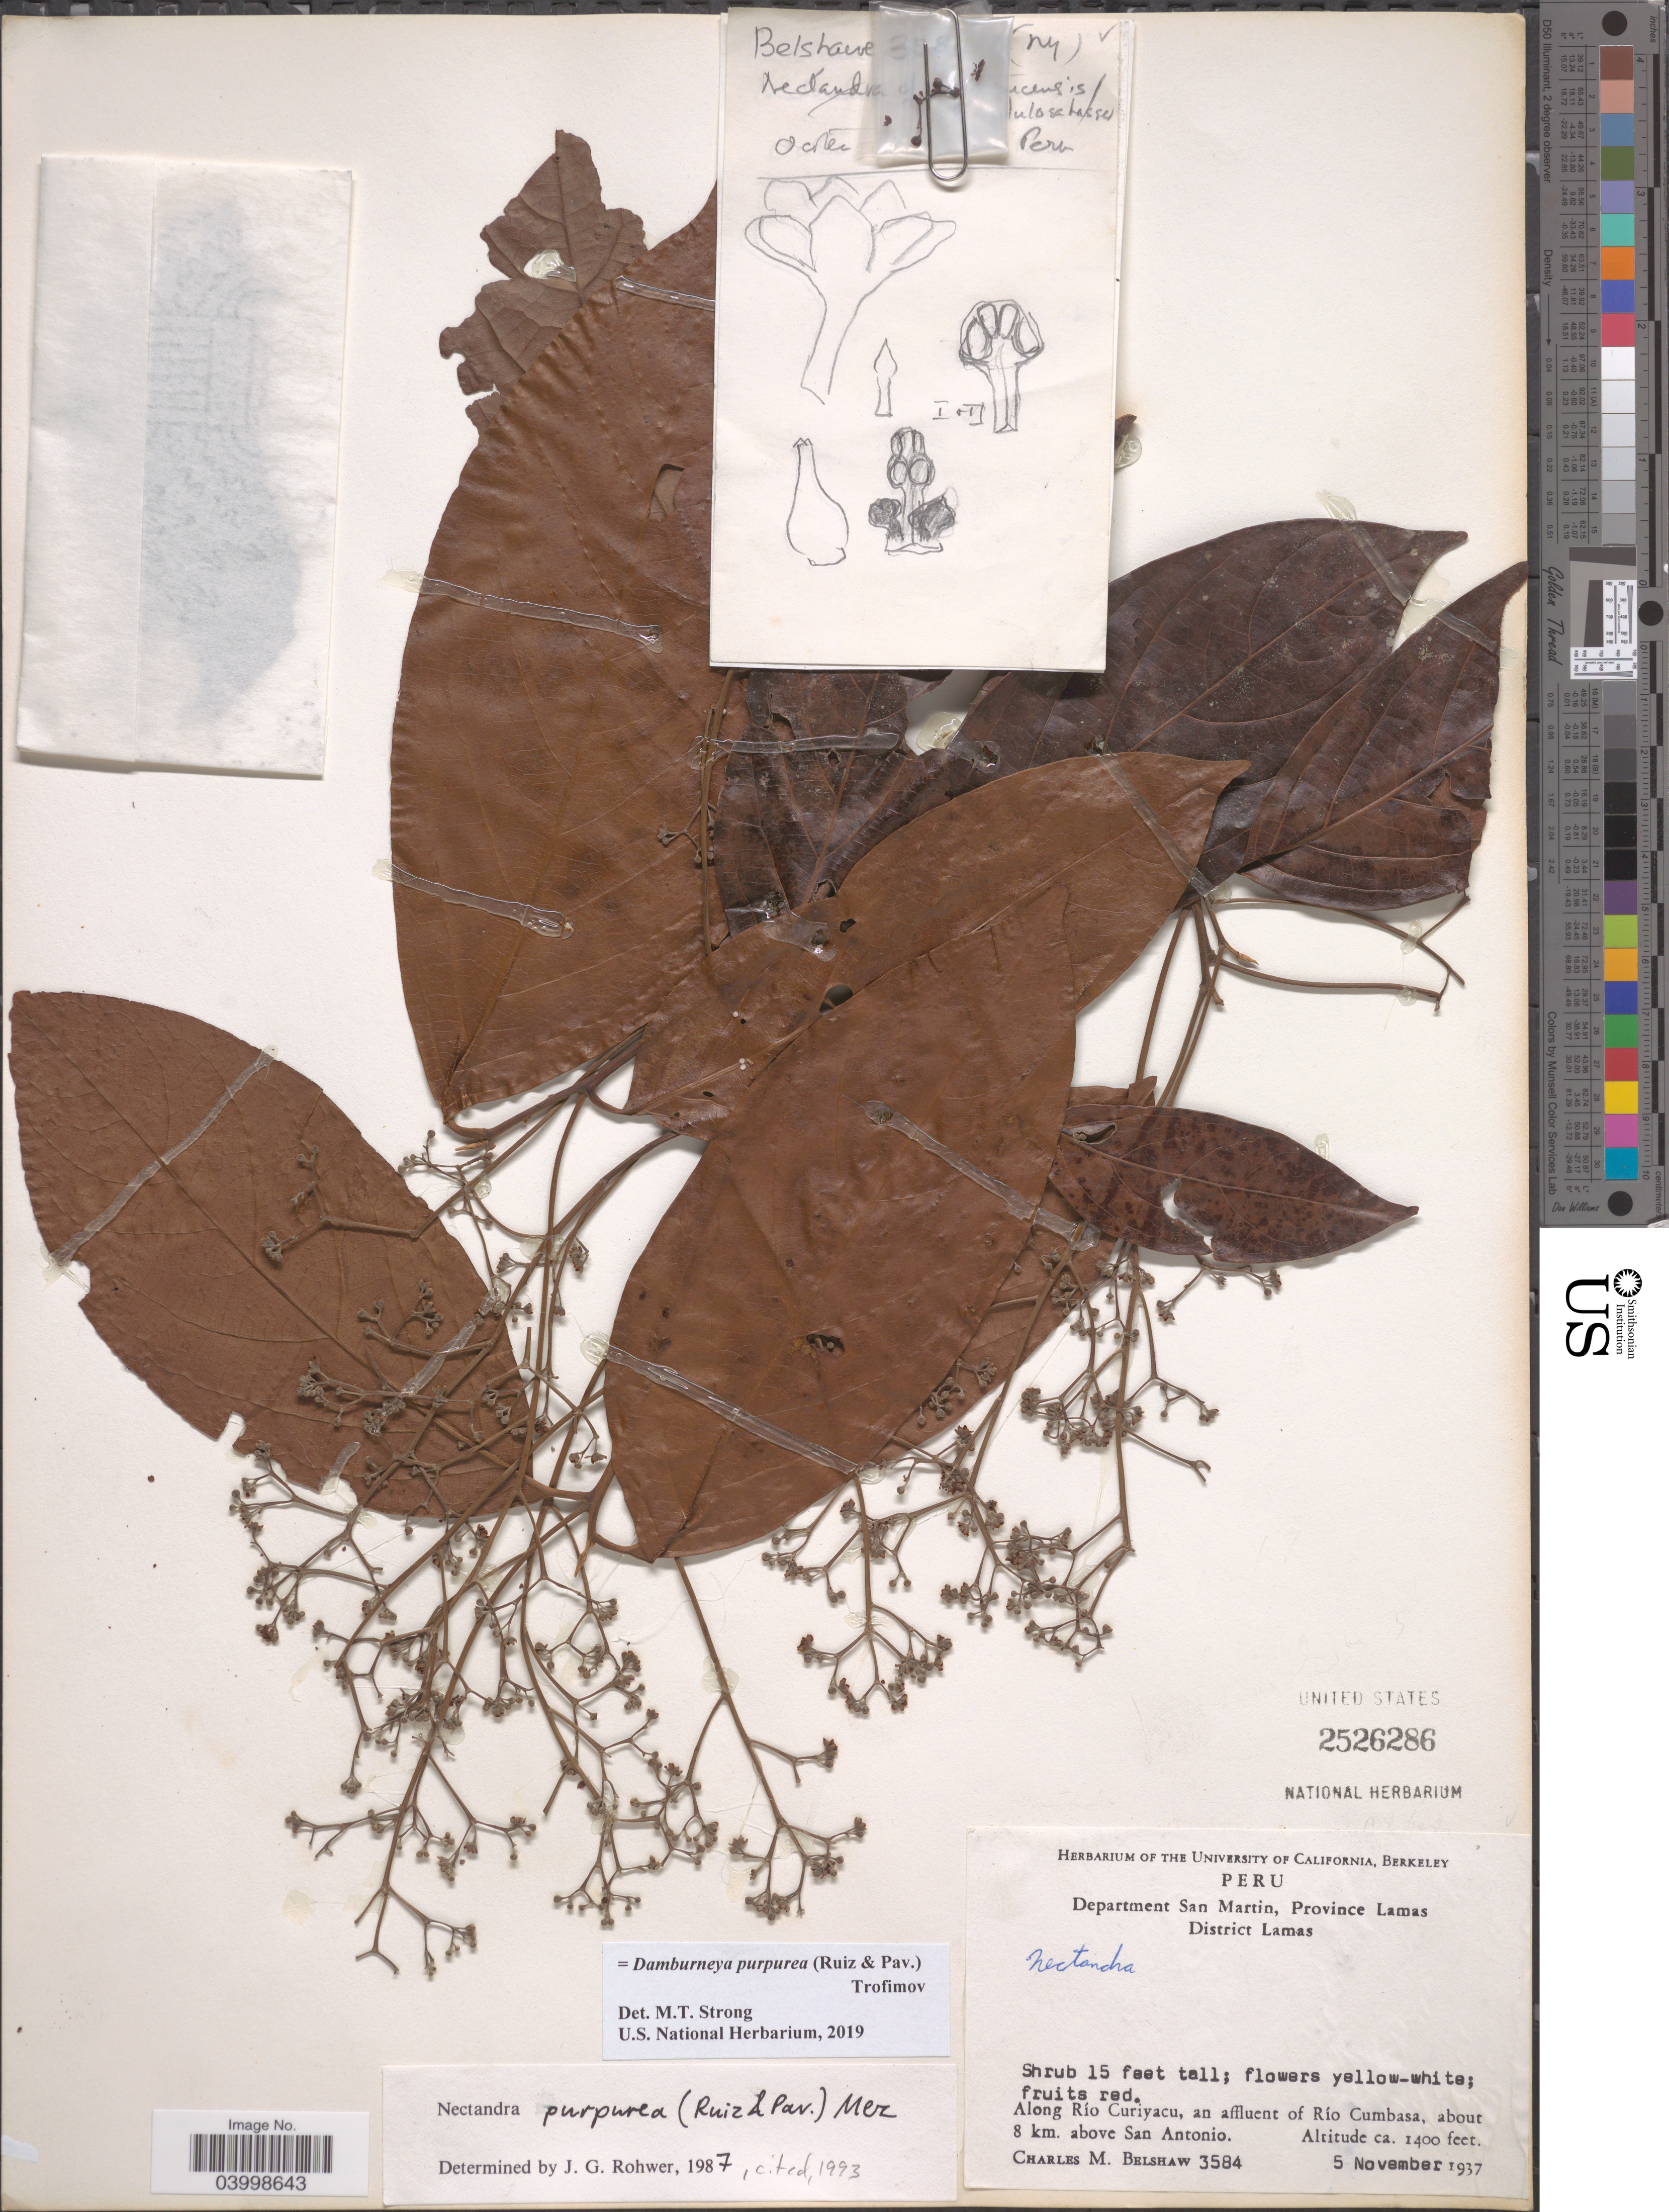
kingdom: Plantae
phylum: Tracheophyta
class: Magnoliopsida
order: Laurales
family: Lauraceae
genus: Damburneya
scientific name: Damburneya purpurea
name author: (Ruiz & Pav.) Trofimov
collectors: C. Shaw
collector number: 3584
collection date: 1937-11-05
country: Peru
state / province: San Martín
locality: Department San Martin, Province Lamas. District Lamas. Along Río Curiyacu, an aflluent of Río Cumbasa, about 8 km. above San Antonio.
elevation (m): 427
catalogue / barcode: US 2526286